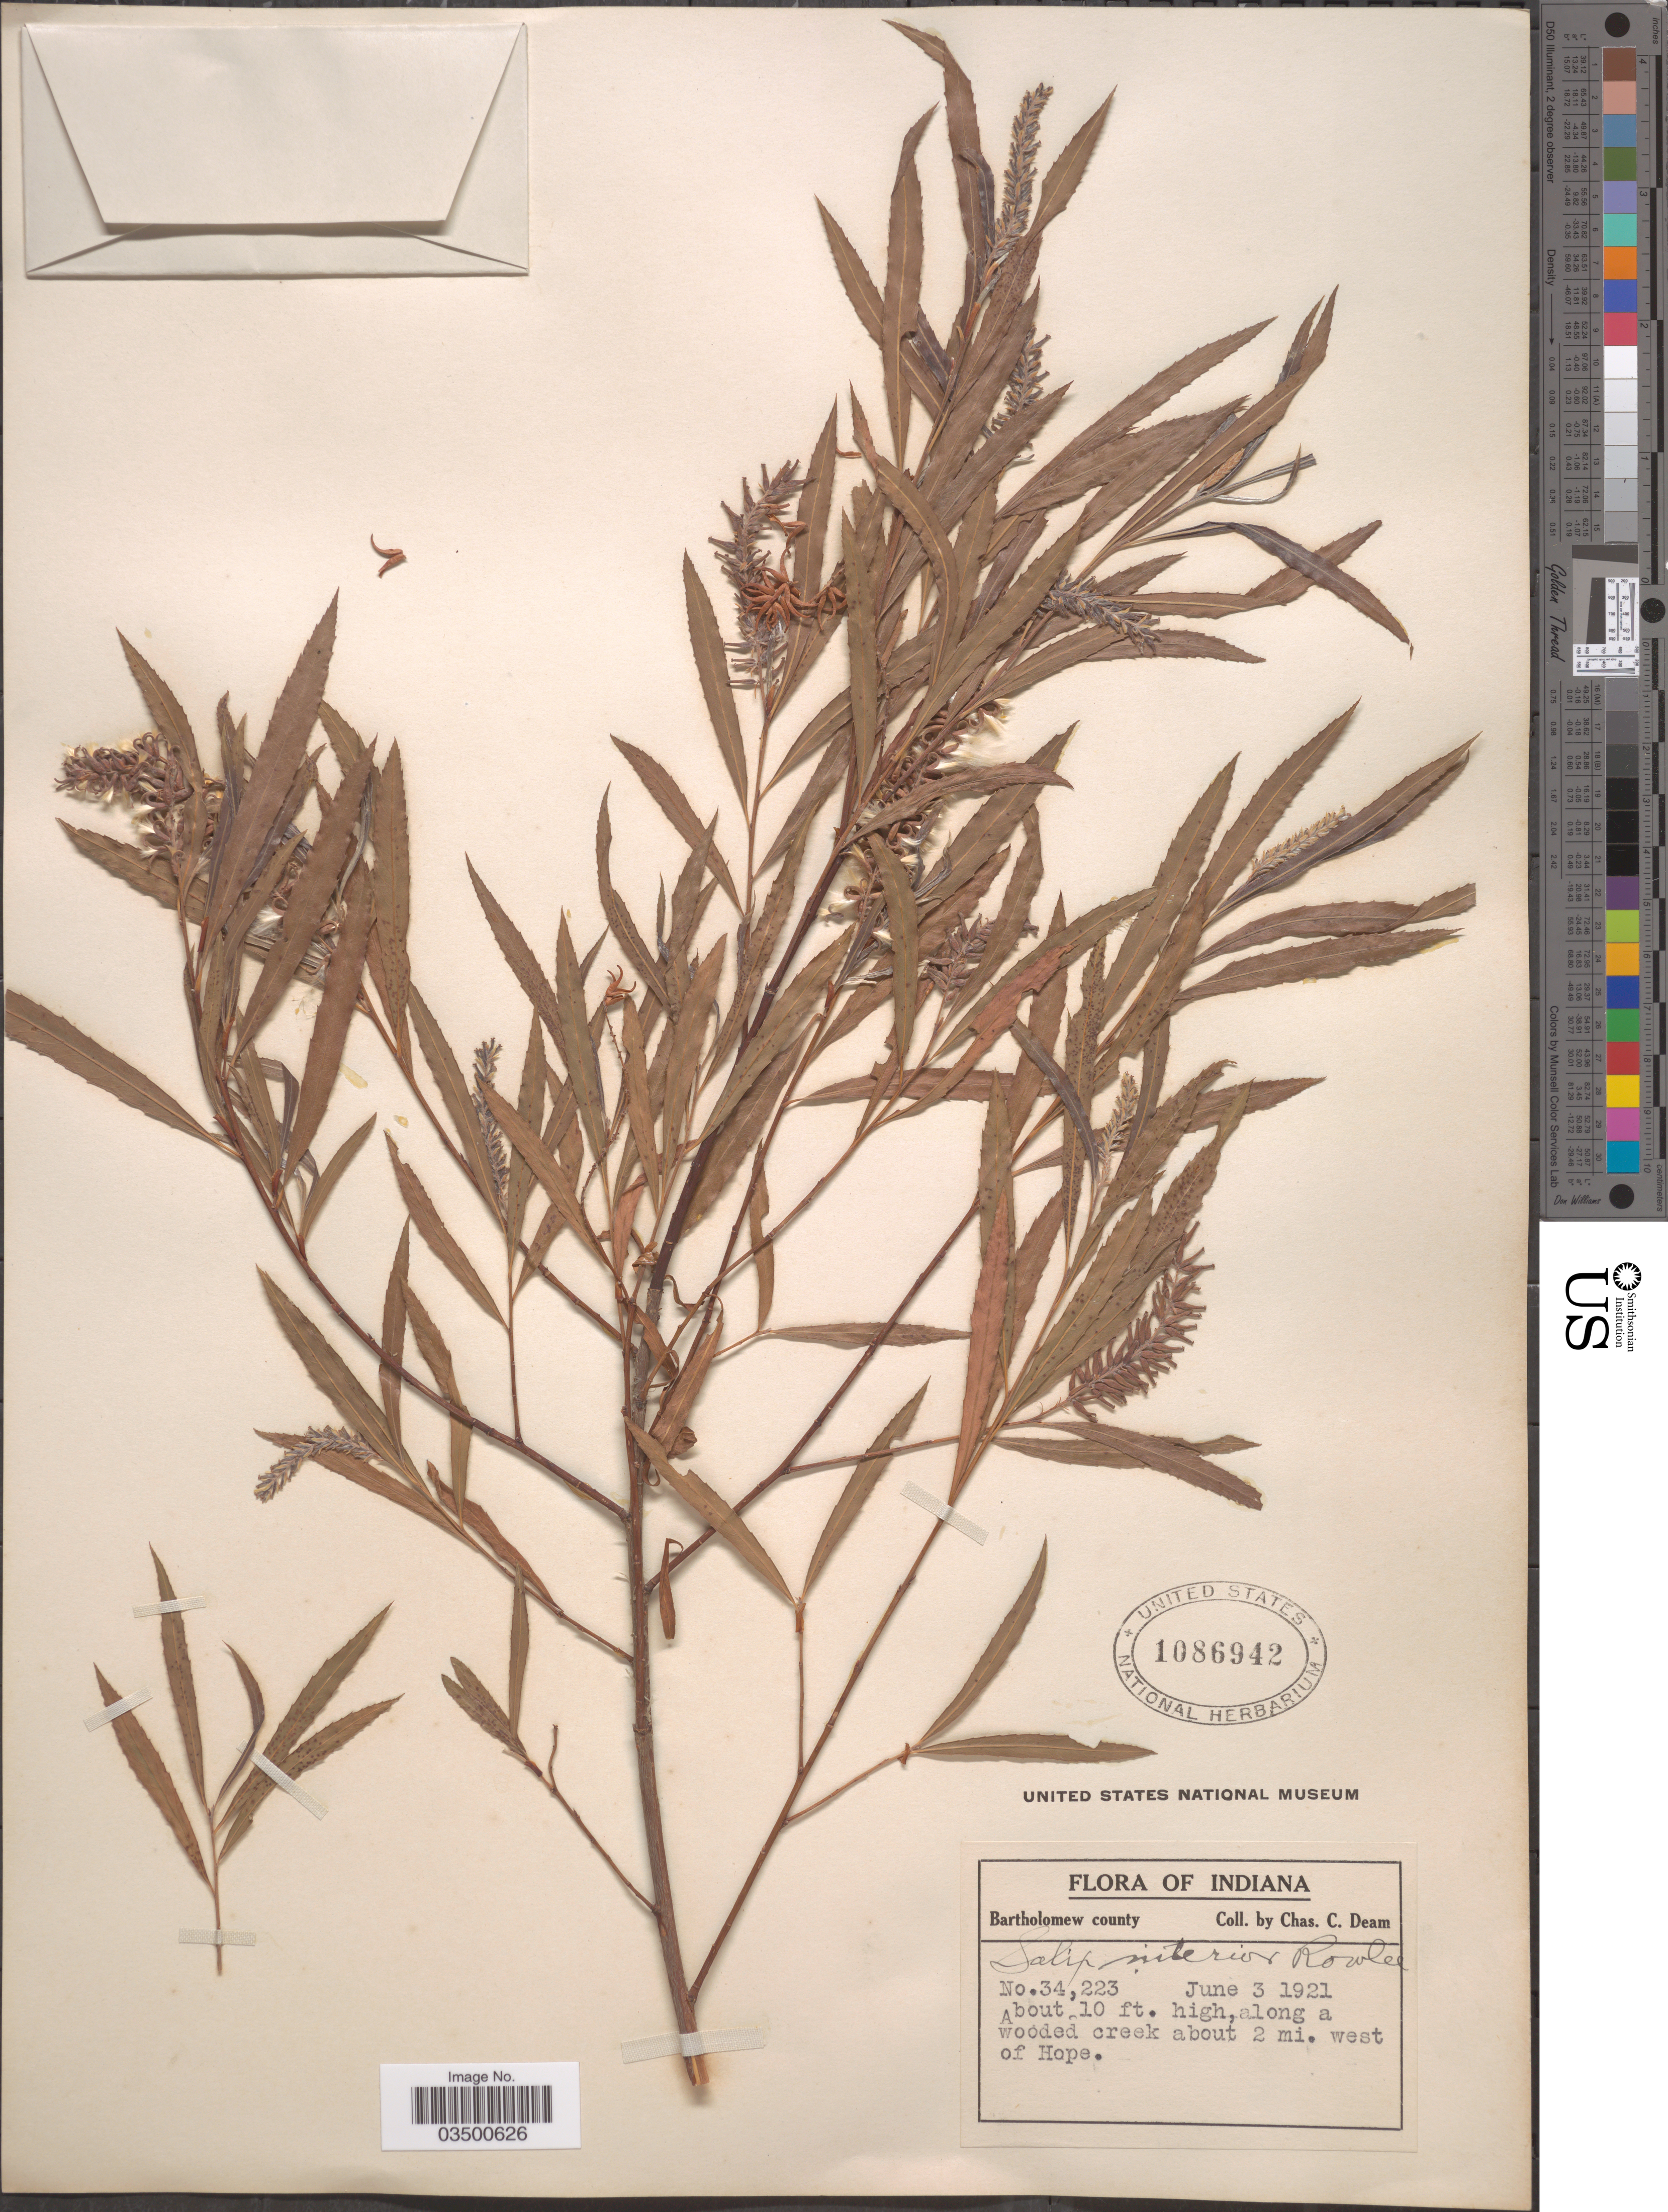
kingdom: Plantae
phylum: Tracheophyta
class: Magnoliopsida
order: Malpighiales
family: Salicaceae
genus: Salix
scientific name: Salix interior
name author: Rowlee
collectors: C. C. Deam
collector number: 34223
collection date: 1921-06-03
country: United States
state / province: Indiana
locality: Bartholomew county. Along a wooded creek about 2 mi. west of Hope.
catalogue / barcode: US 1086942